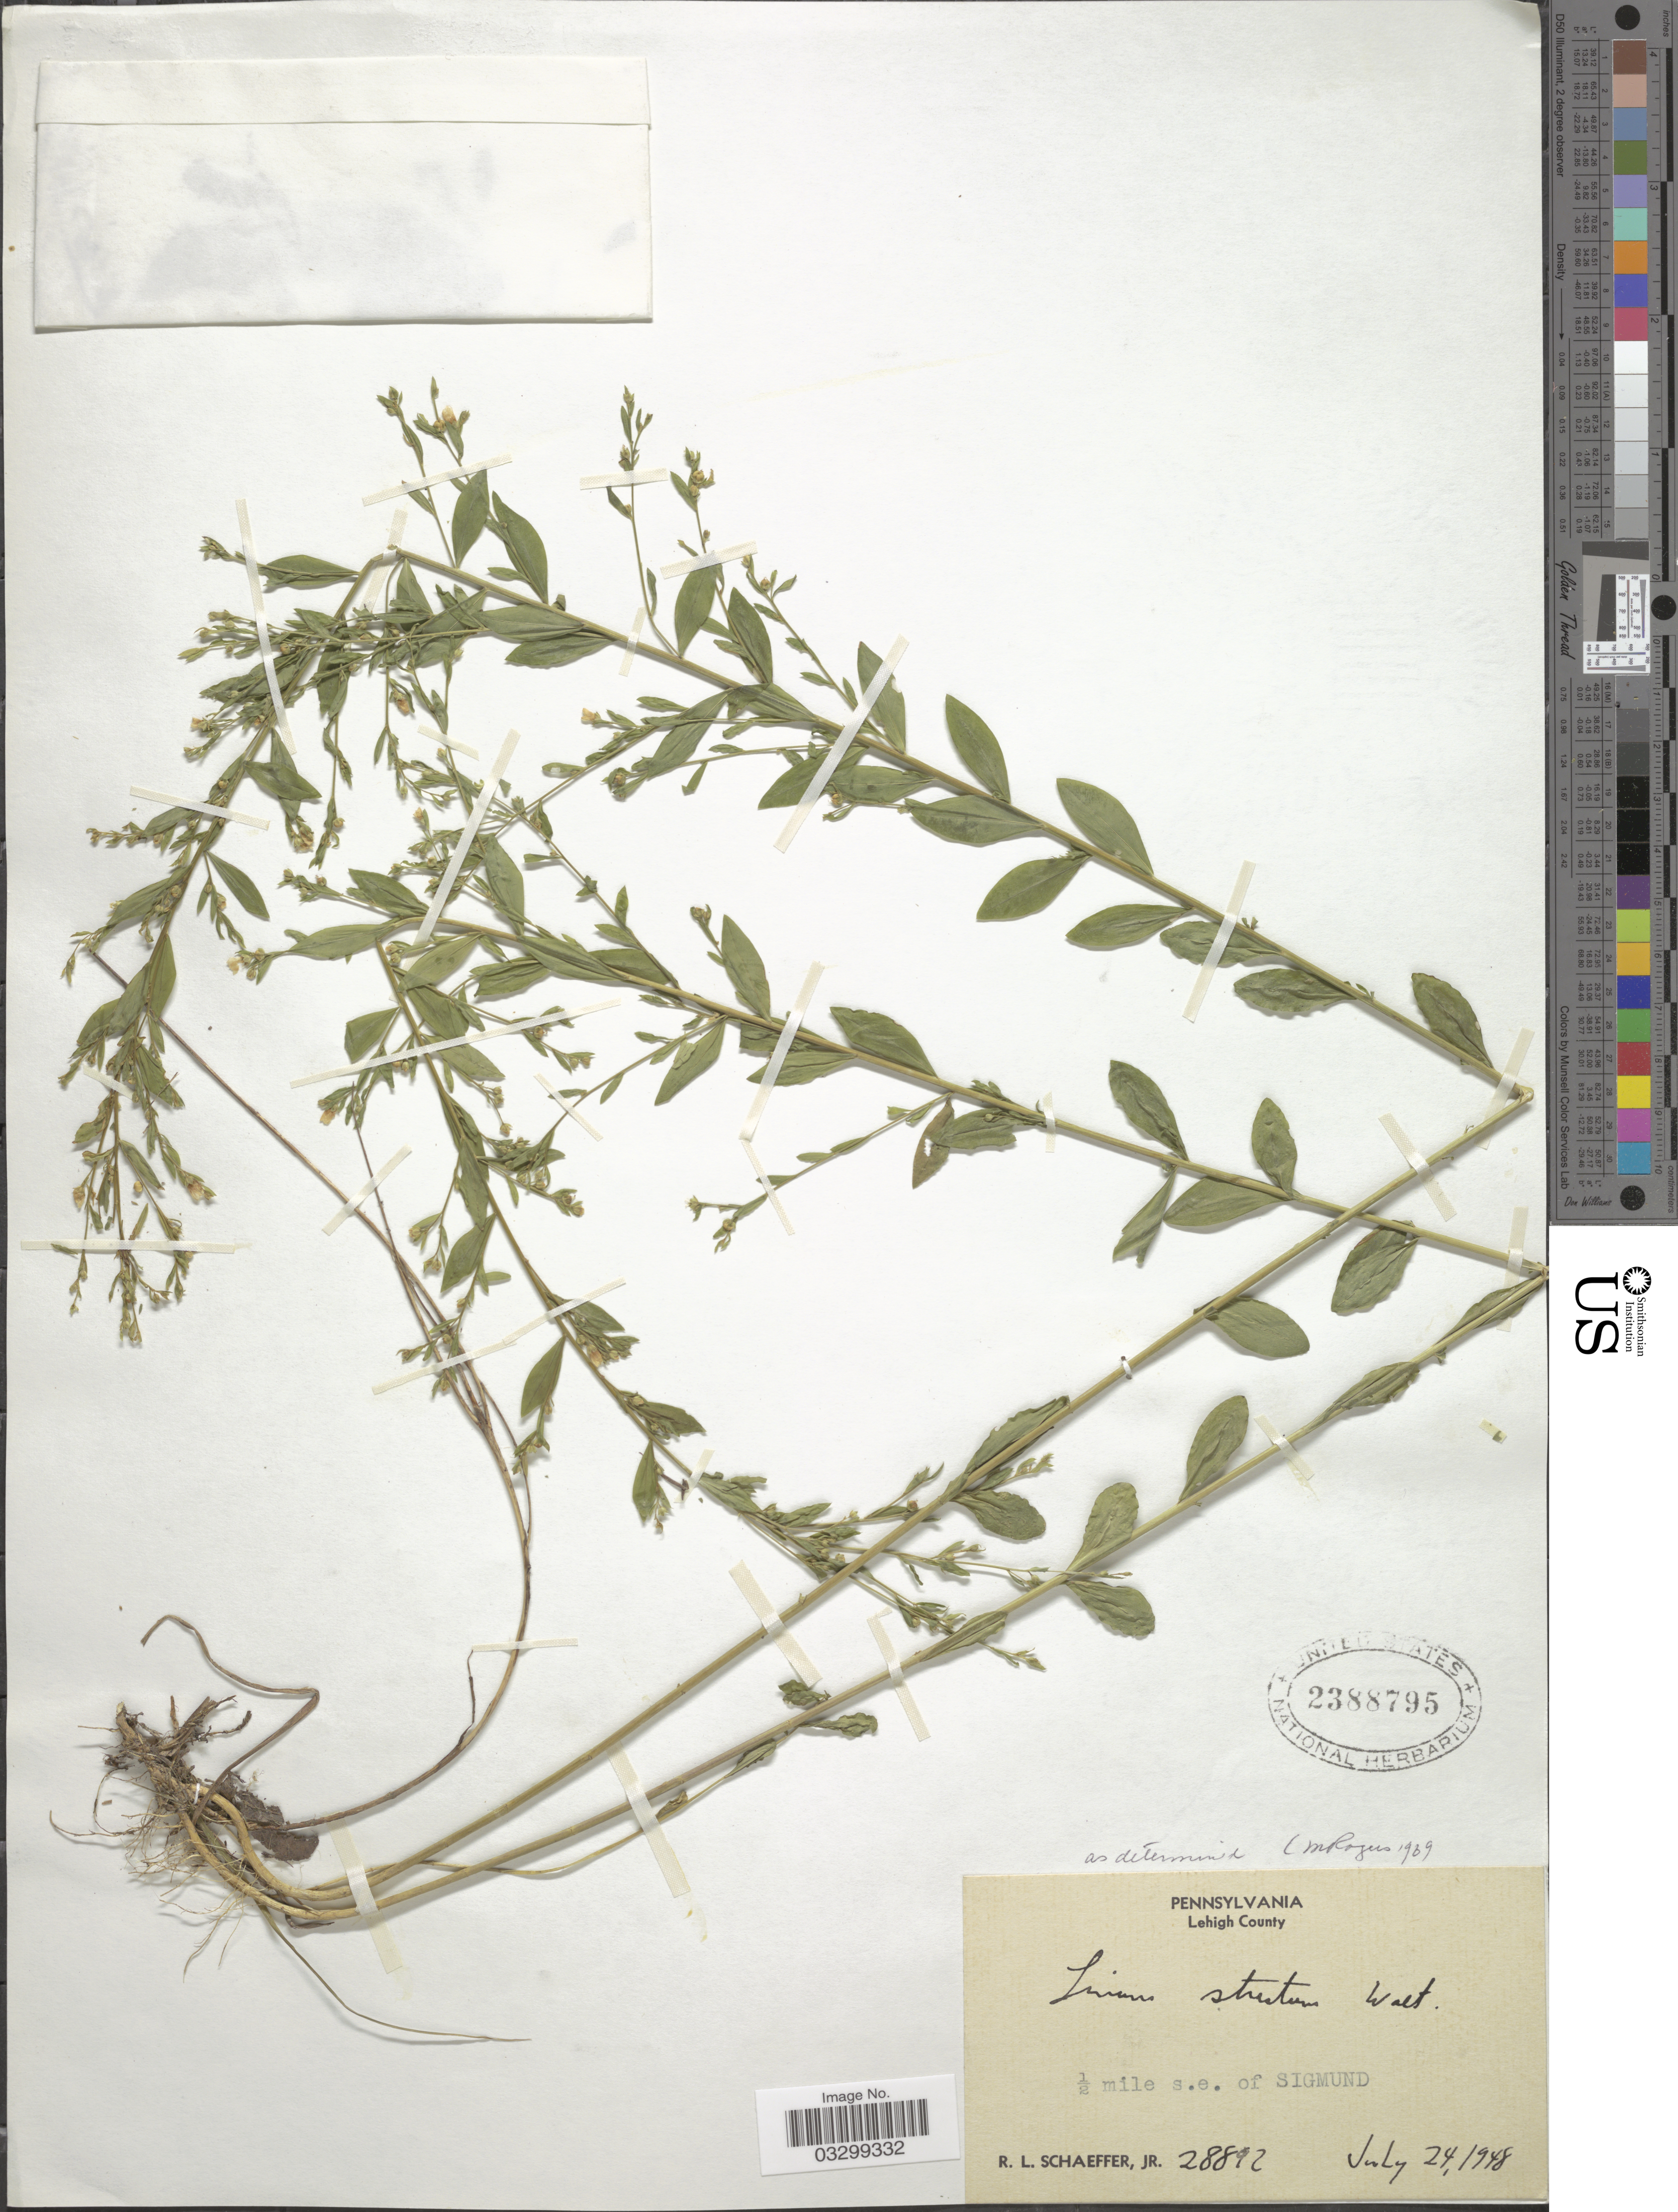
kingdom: Plantae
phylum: Tracheophyta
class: Magnoliopsida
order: Malpighiales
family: Linaceae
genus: Linum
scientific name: Linum striatum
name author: Walter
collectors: R. L. Schaeffer Jr.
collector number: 28892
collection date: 1948-07-24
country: United States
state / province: Pennsylvania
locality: Lehigh County. ½ mile s.e. of Sigmund.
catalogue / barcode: US 2388795